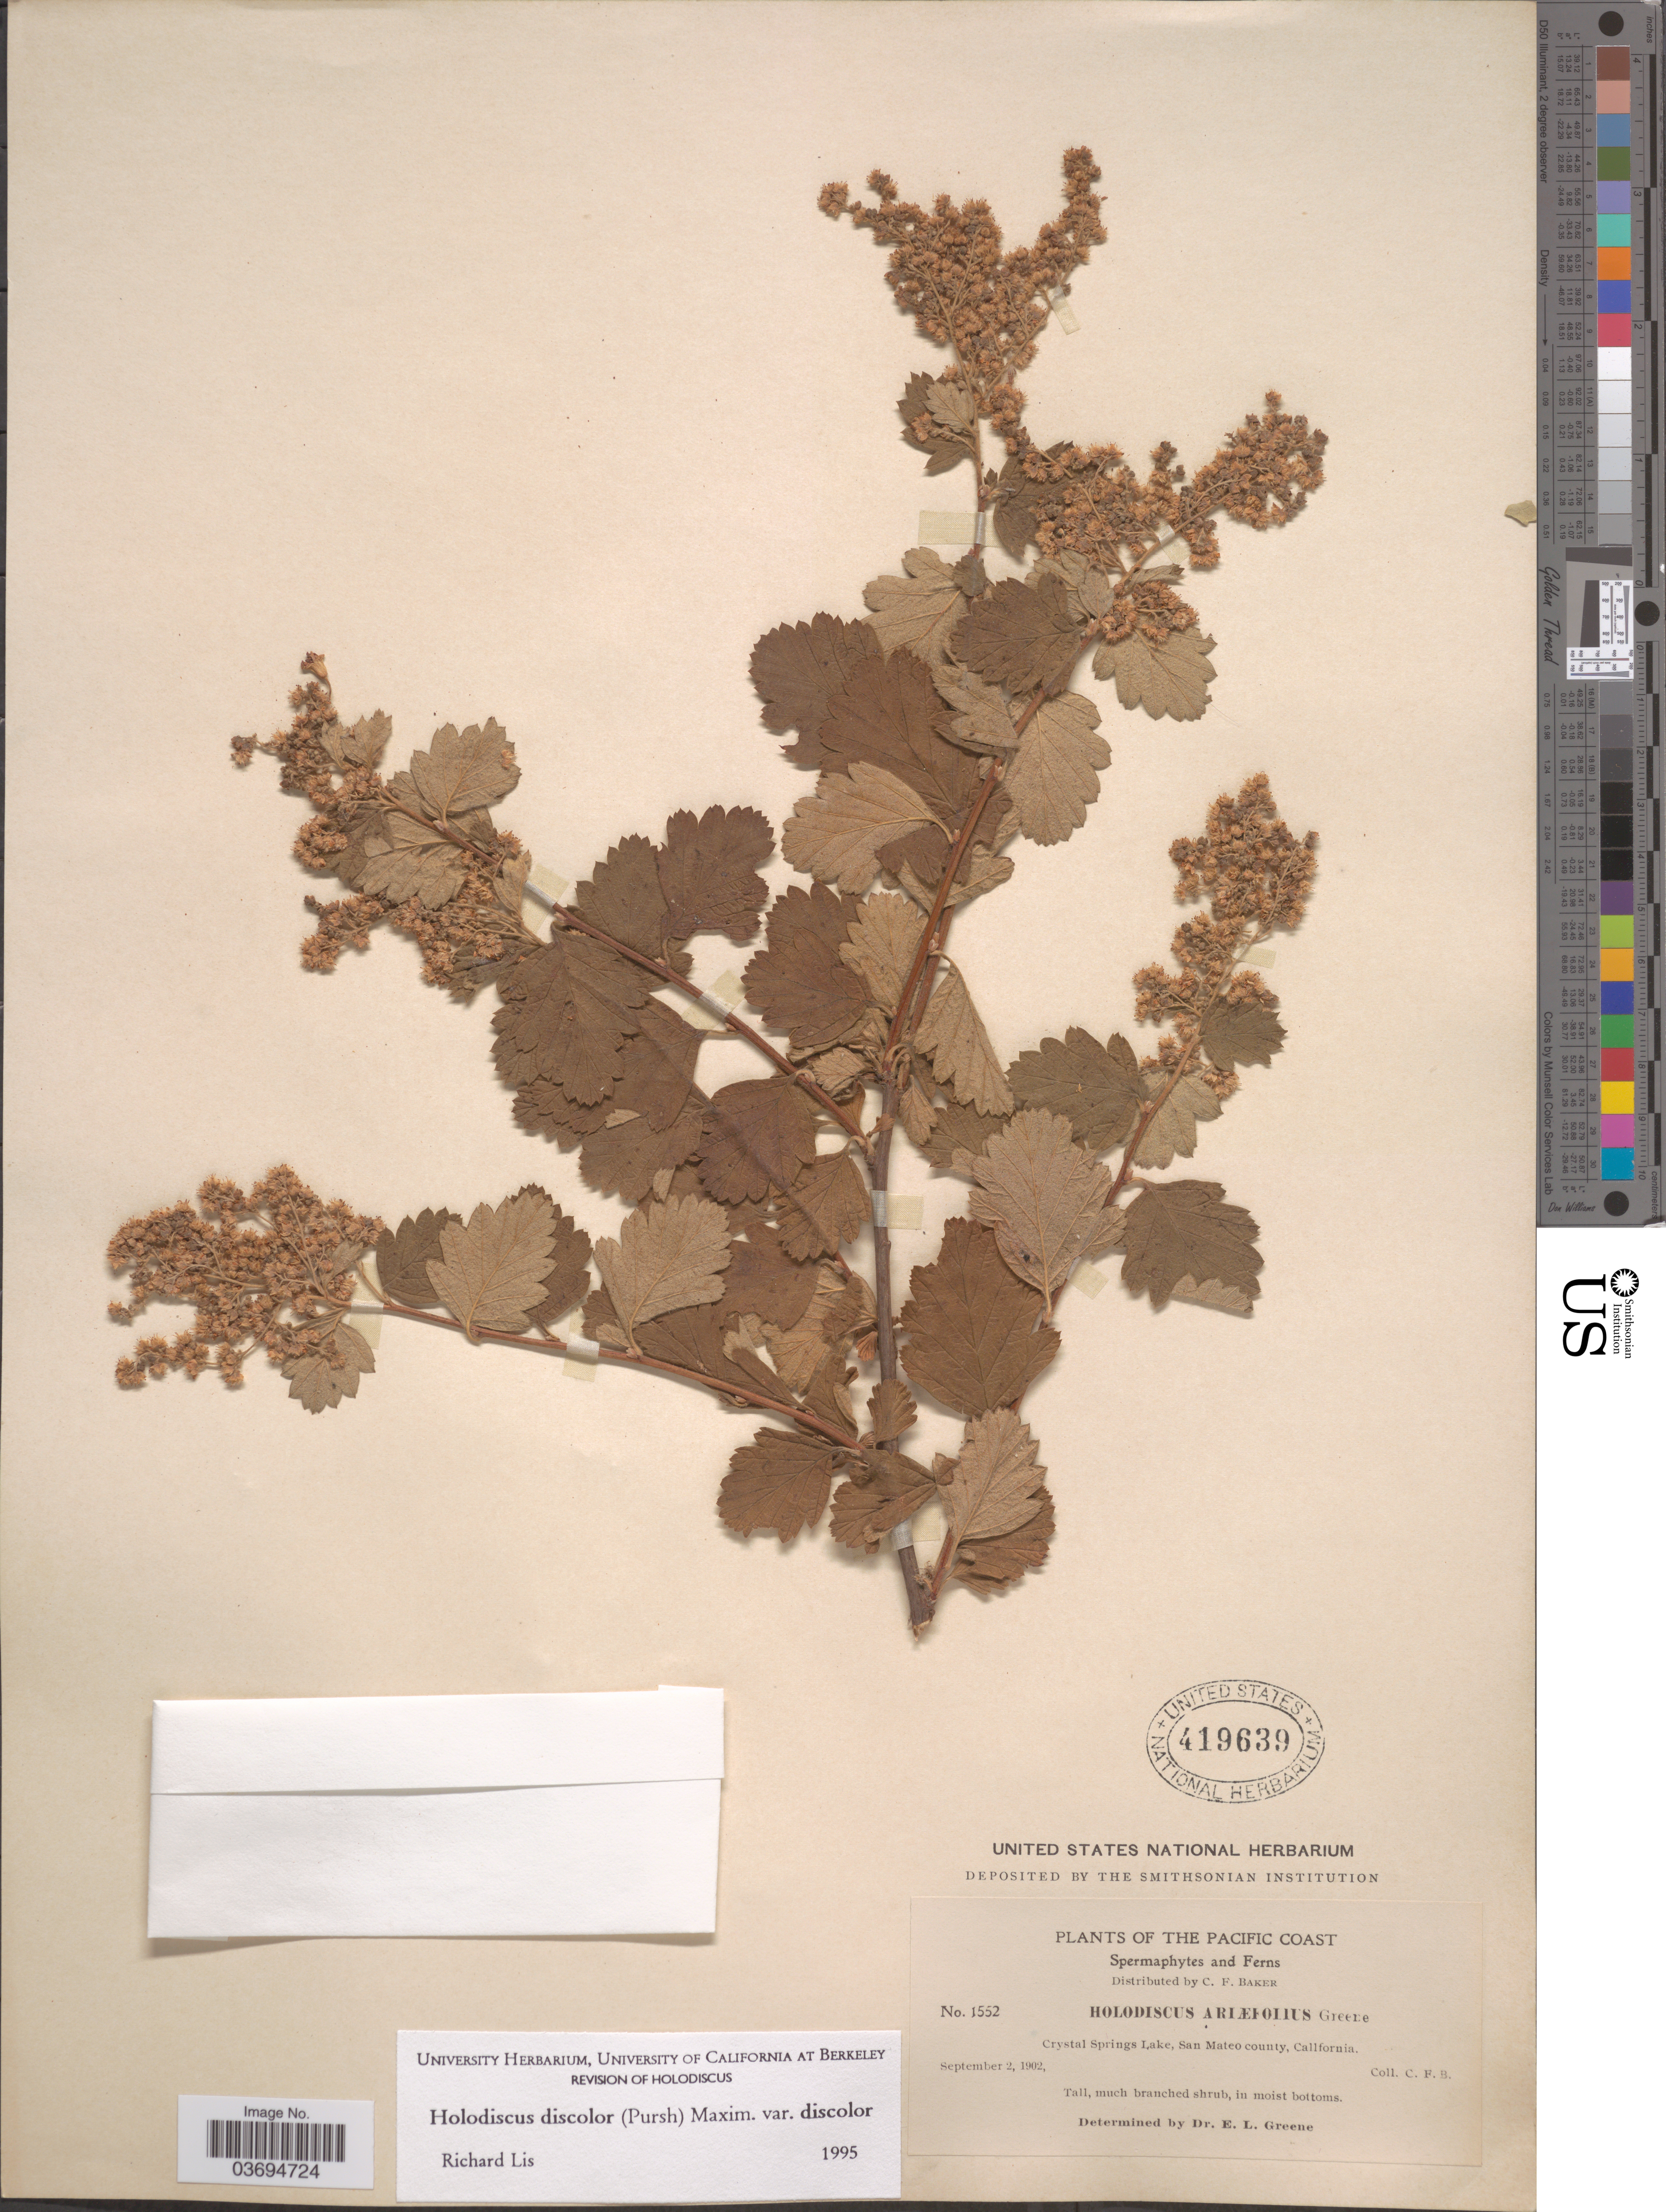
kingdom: Plantae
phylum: Tracheophyta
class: Magnoliopsida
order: Rosales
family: Rosaceae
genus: Holodiscus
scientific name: Holodiscus discolor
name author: (Pursh) Maxim.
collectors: C. F. Baker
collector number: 1552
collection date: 1902-09-02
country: United States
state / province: California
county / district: San Mateo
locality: Pacific Coast. Crystal Springs Lake, San Mateo county.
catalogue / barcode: US 419639